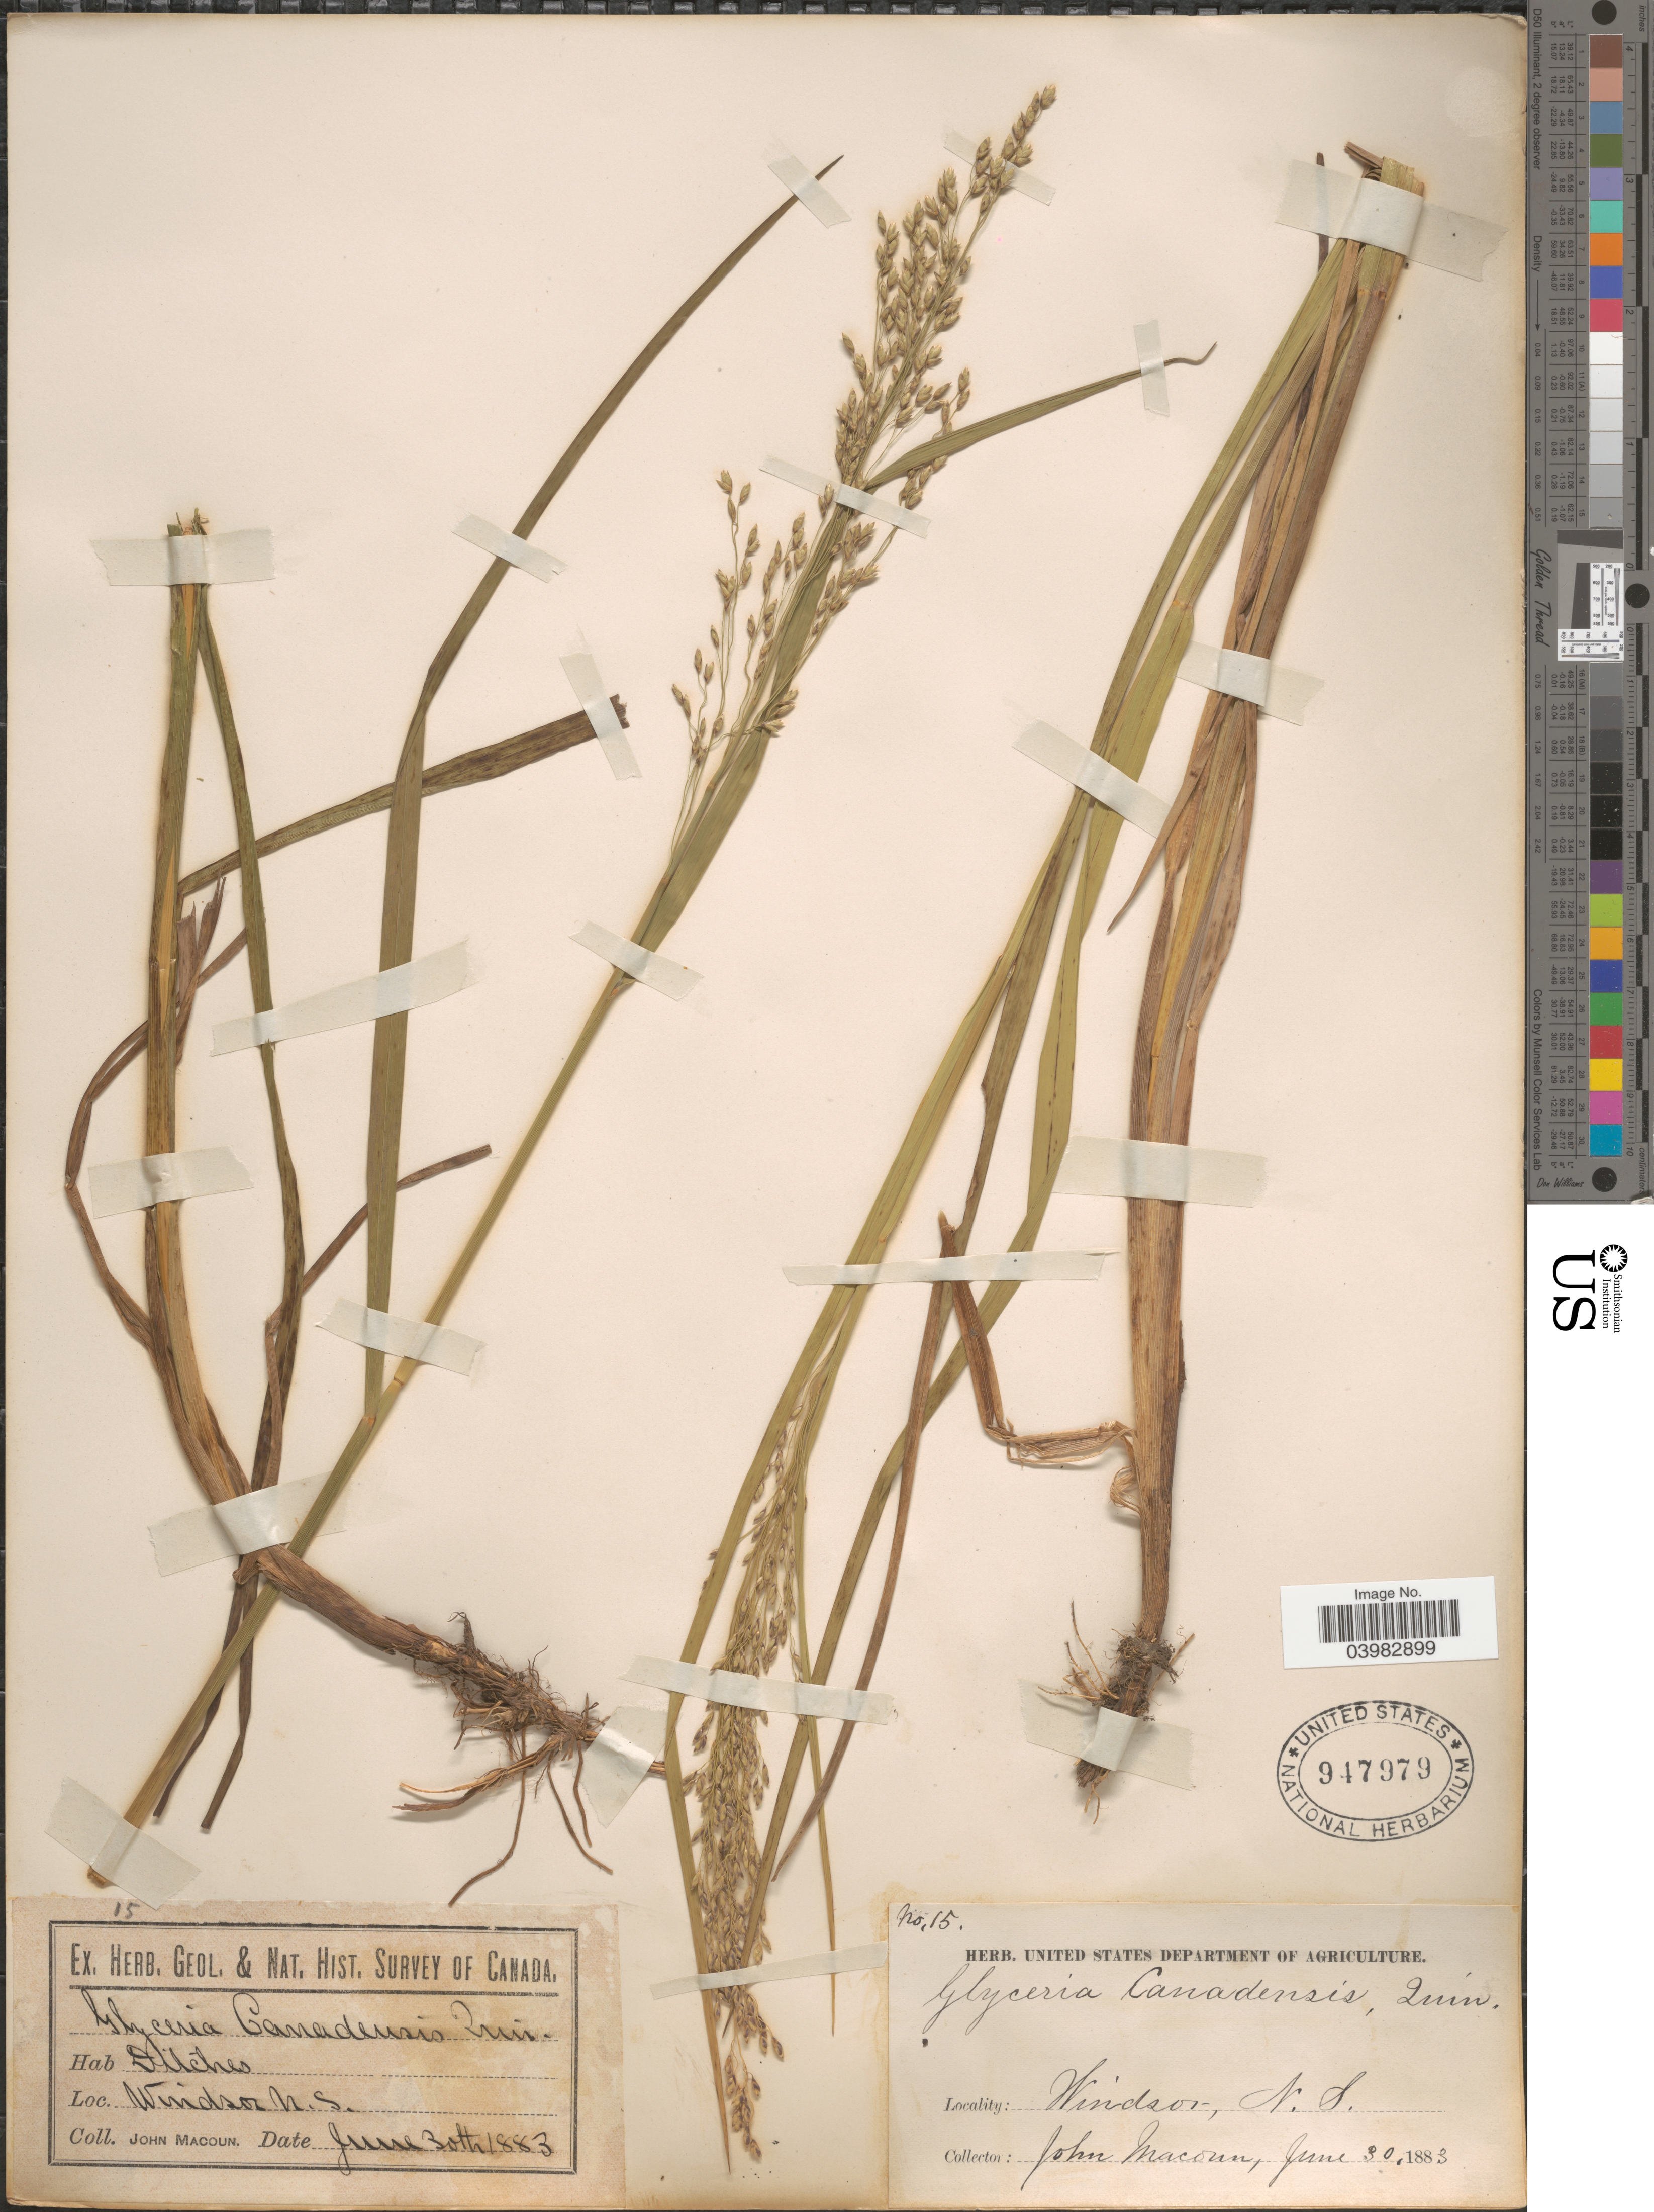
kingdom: Plantae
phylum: Tracheophyta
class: Liliopsida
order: Poales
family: Poaceae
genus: Glyceria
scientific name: Glyceria canadensis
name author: (Michx.) Trin.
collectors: J. Macoun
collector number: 15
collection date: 1883-06-30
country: Canada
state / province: Nova Scotia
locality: Windsor.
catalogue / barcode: US 947979